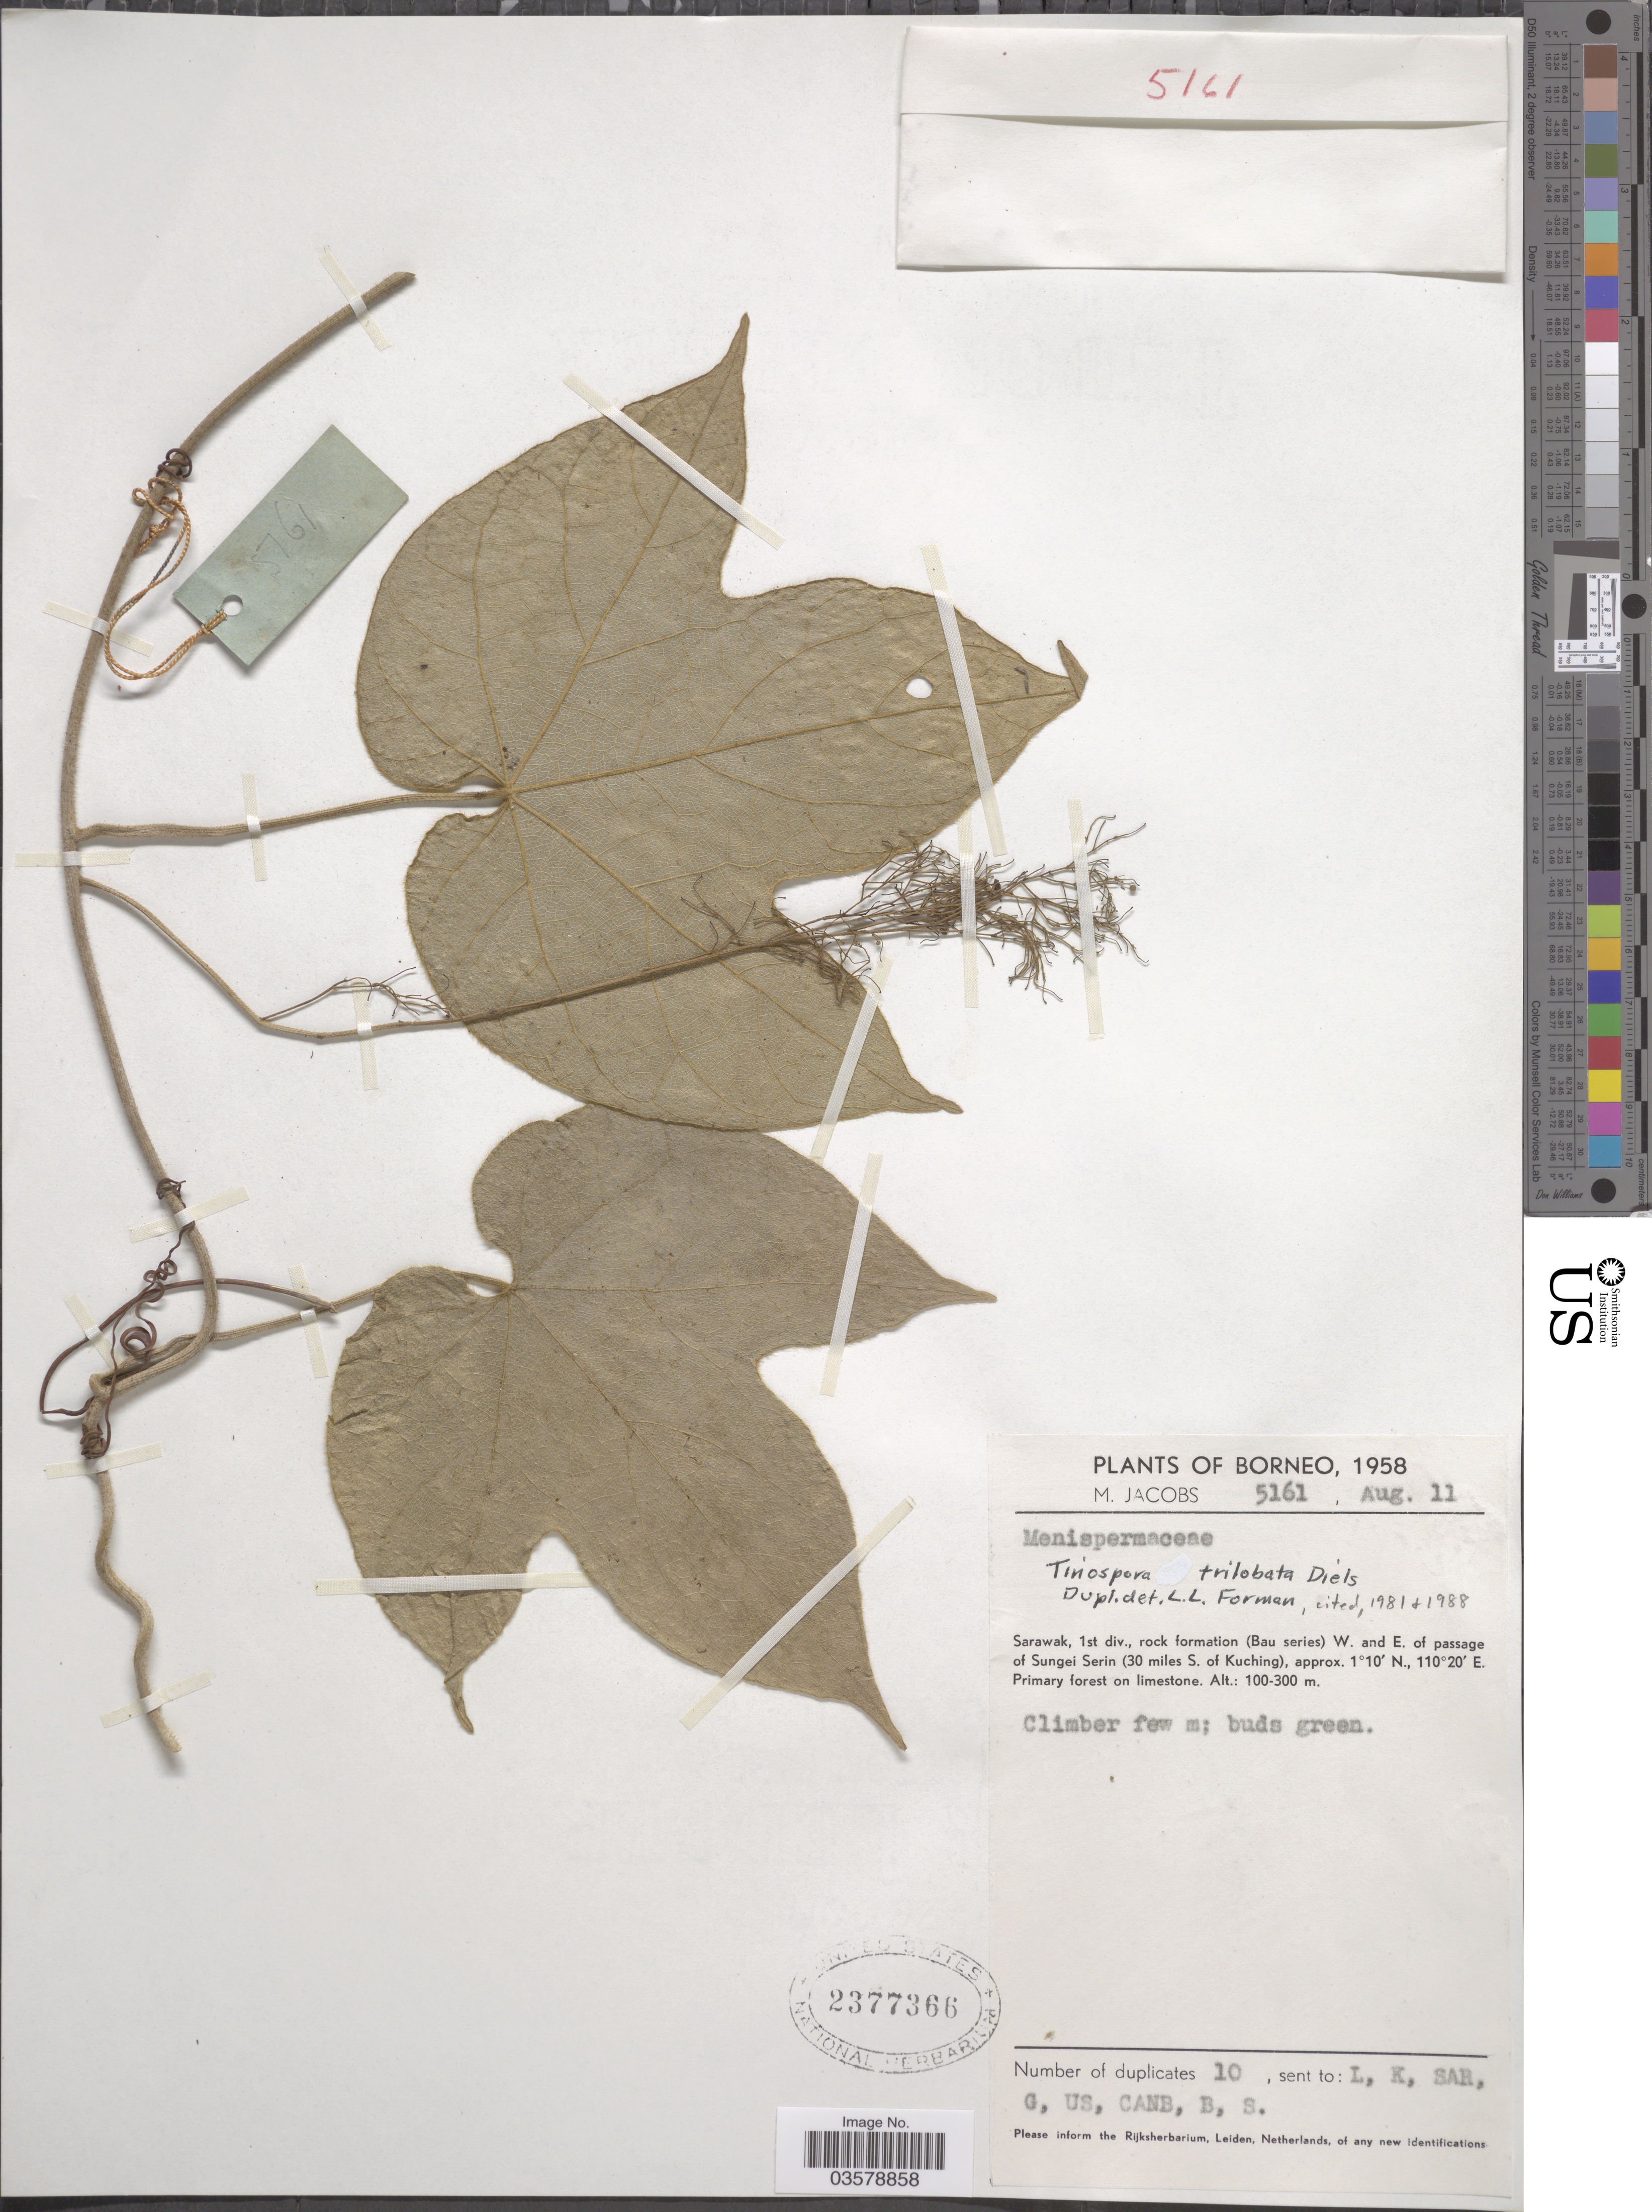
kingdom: Plantae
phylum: Tracheophyta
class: Magnoliopsida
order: Ranunculales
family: Menispermaceae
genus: Tinospora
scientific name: Tinospora trilobata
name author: Diels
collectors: M. Jacobs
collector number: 5161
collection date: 1958-08-11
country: Malaysia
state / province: Sarawak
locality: Borneo. 1st div., rock formation (Bau series) W. and E. of passage of Sungei Serin (30 miles S. of Kuching). Primary forest on limestone.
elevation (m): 100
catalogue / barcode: US 2377366